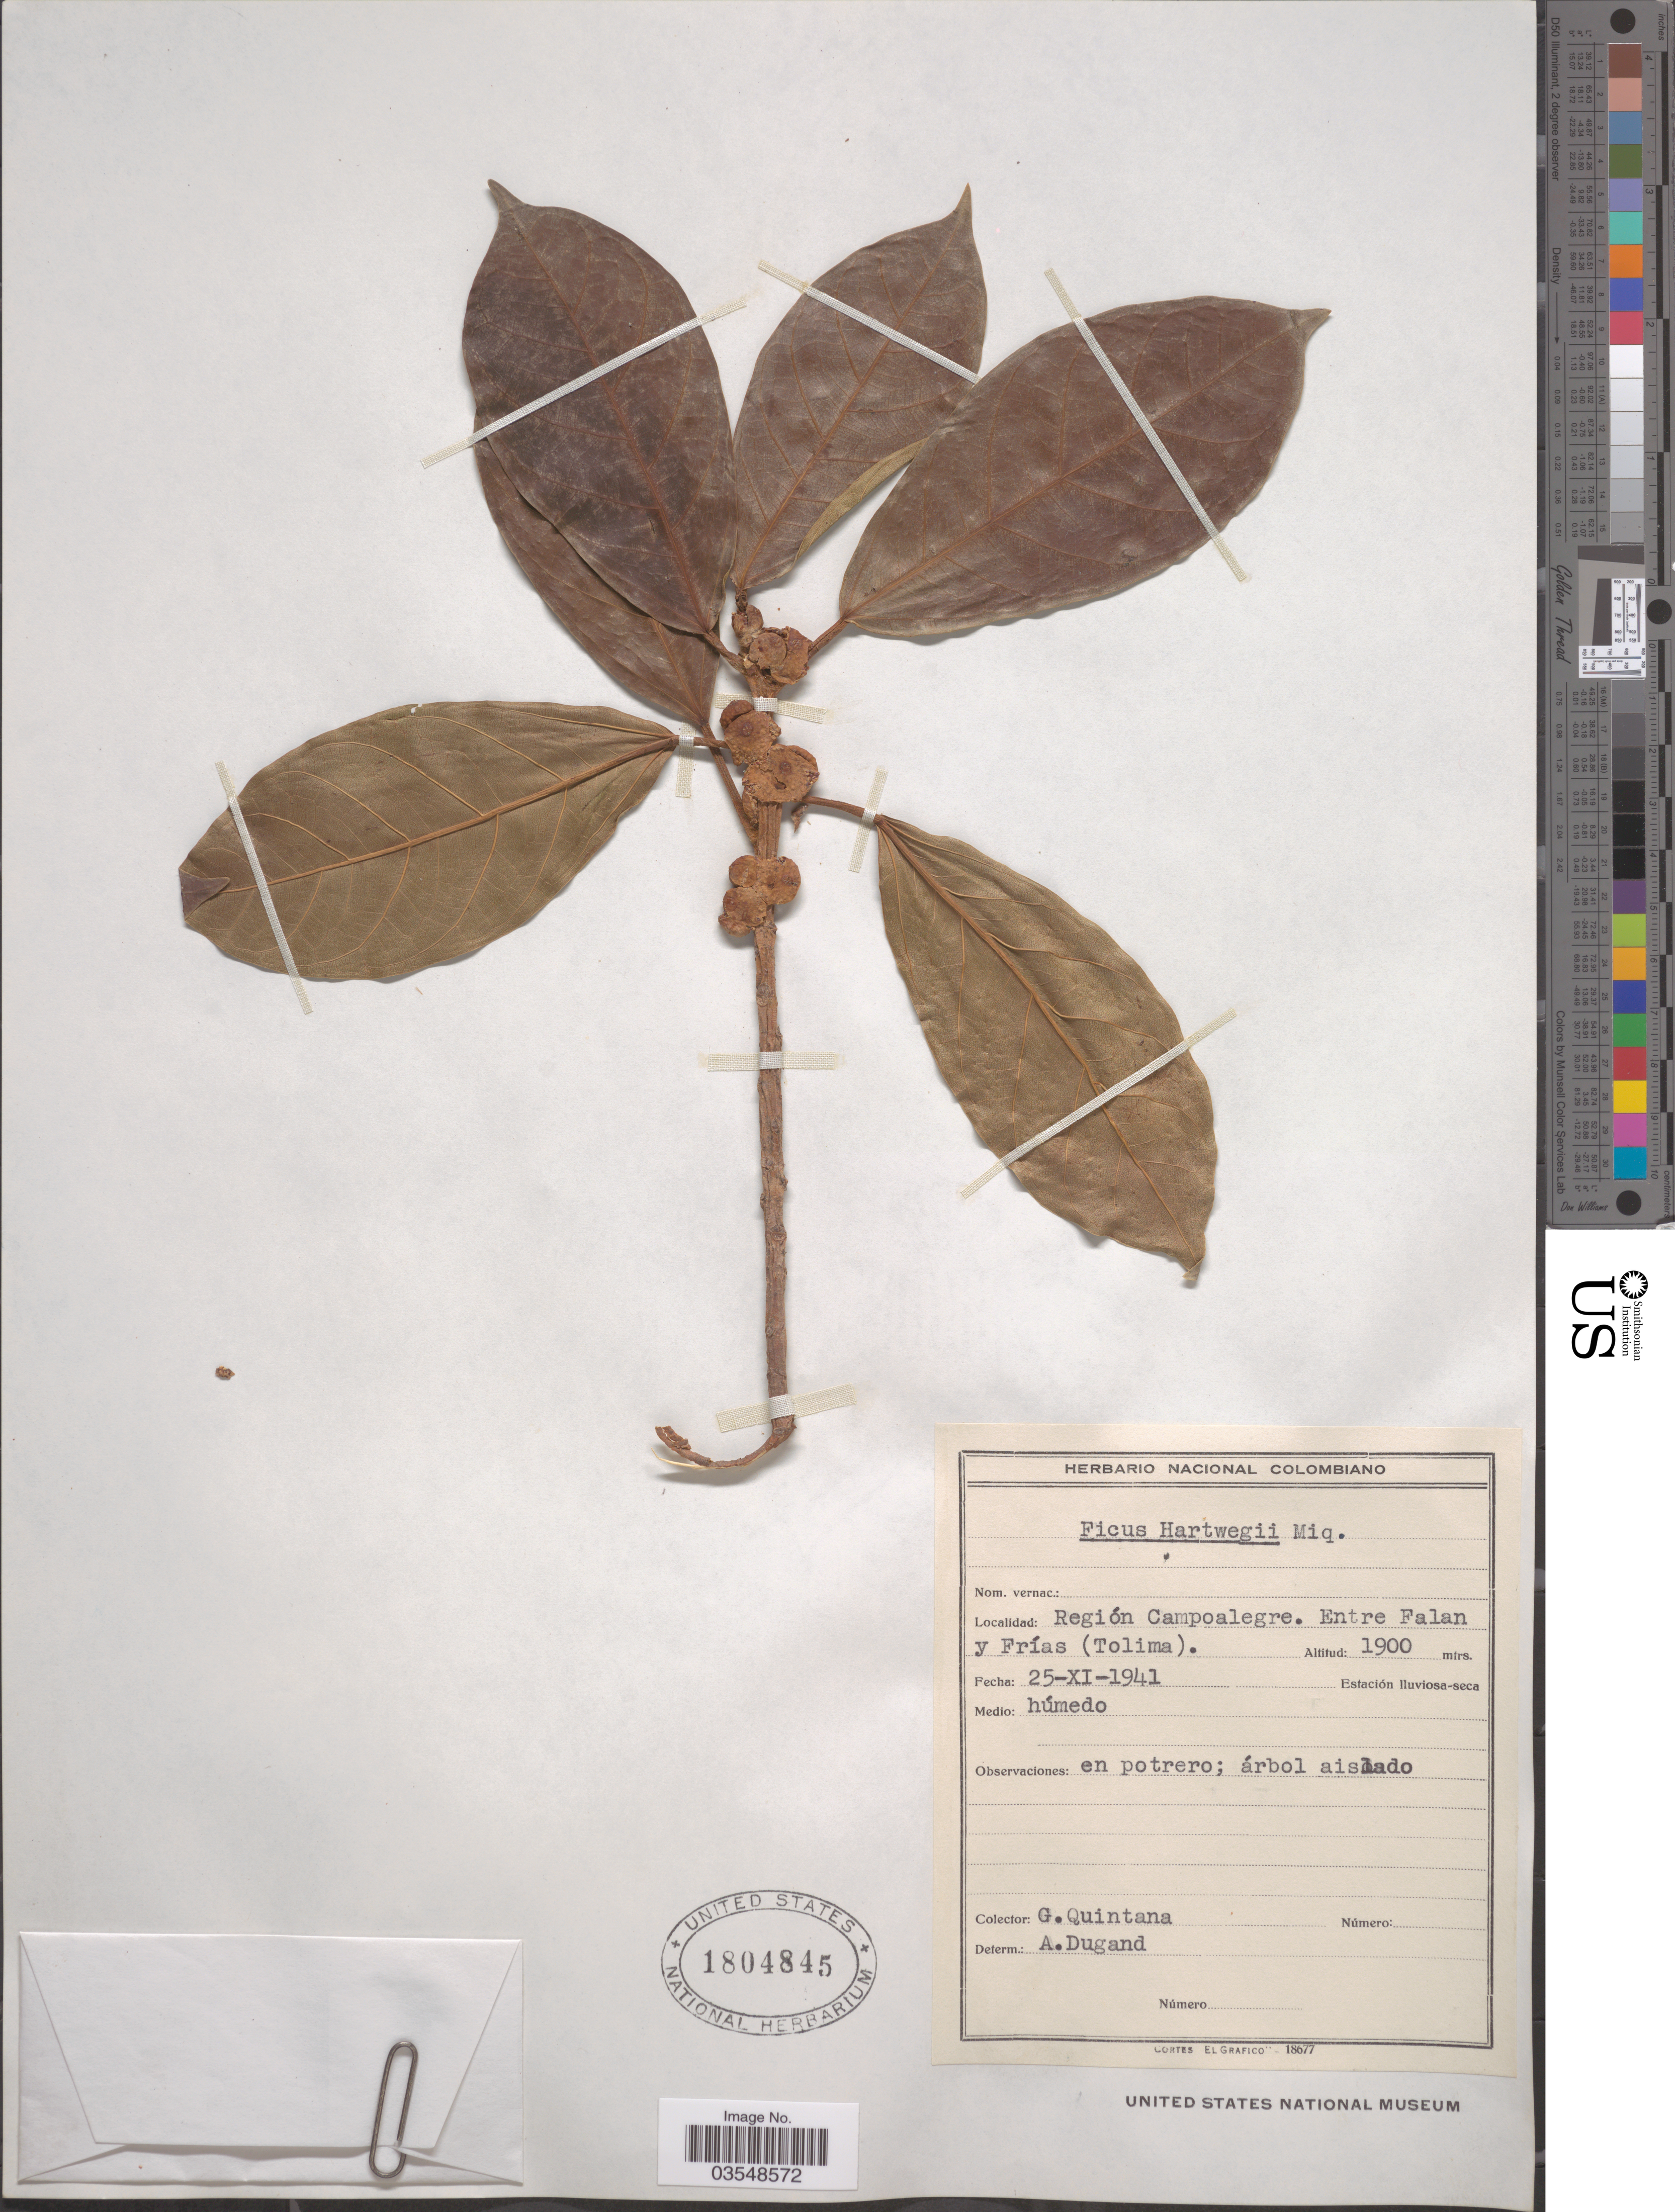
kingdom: Plantae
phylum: Tracheophyta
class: Magnoliopsida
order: Rosales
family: Moraceae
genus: Ficus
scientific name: Ficus hartwegii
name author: (Miq.) Miq.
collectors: G. Quintana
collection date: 1941-11-25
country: Colombia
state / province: Tolima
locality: Región Campoalegre. Entre Falan y Frías (Tolima).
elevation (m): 1900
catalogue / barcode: US 1804845